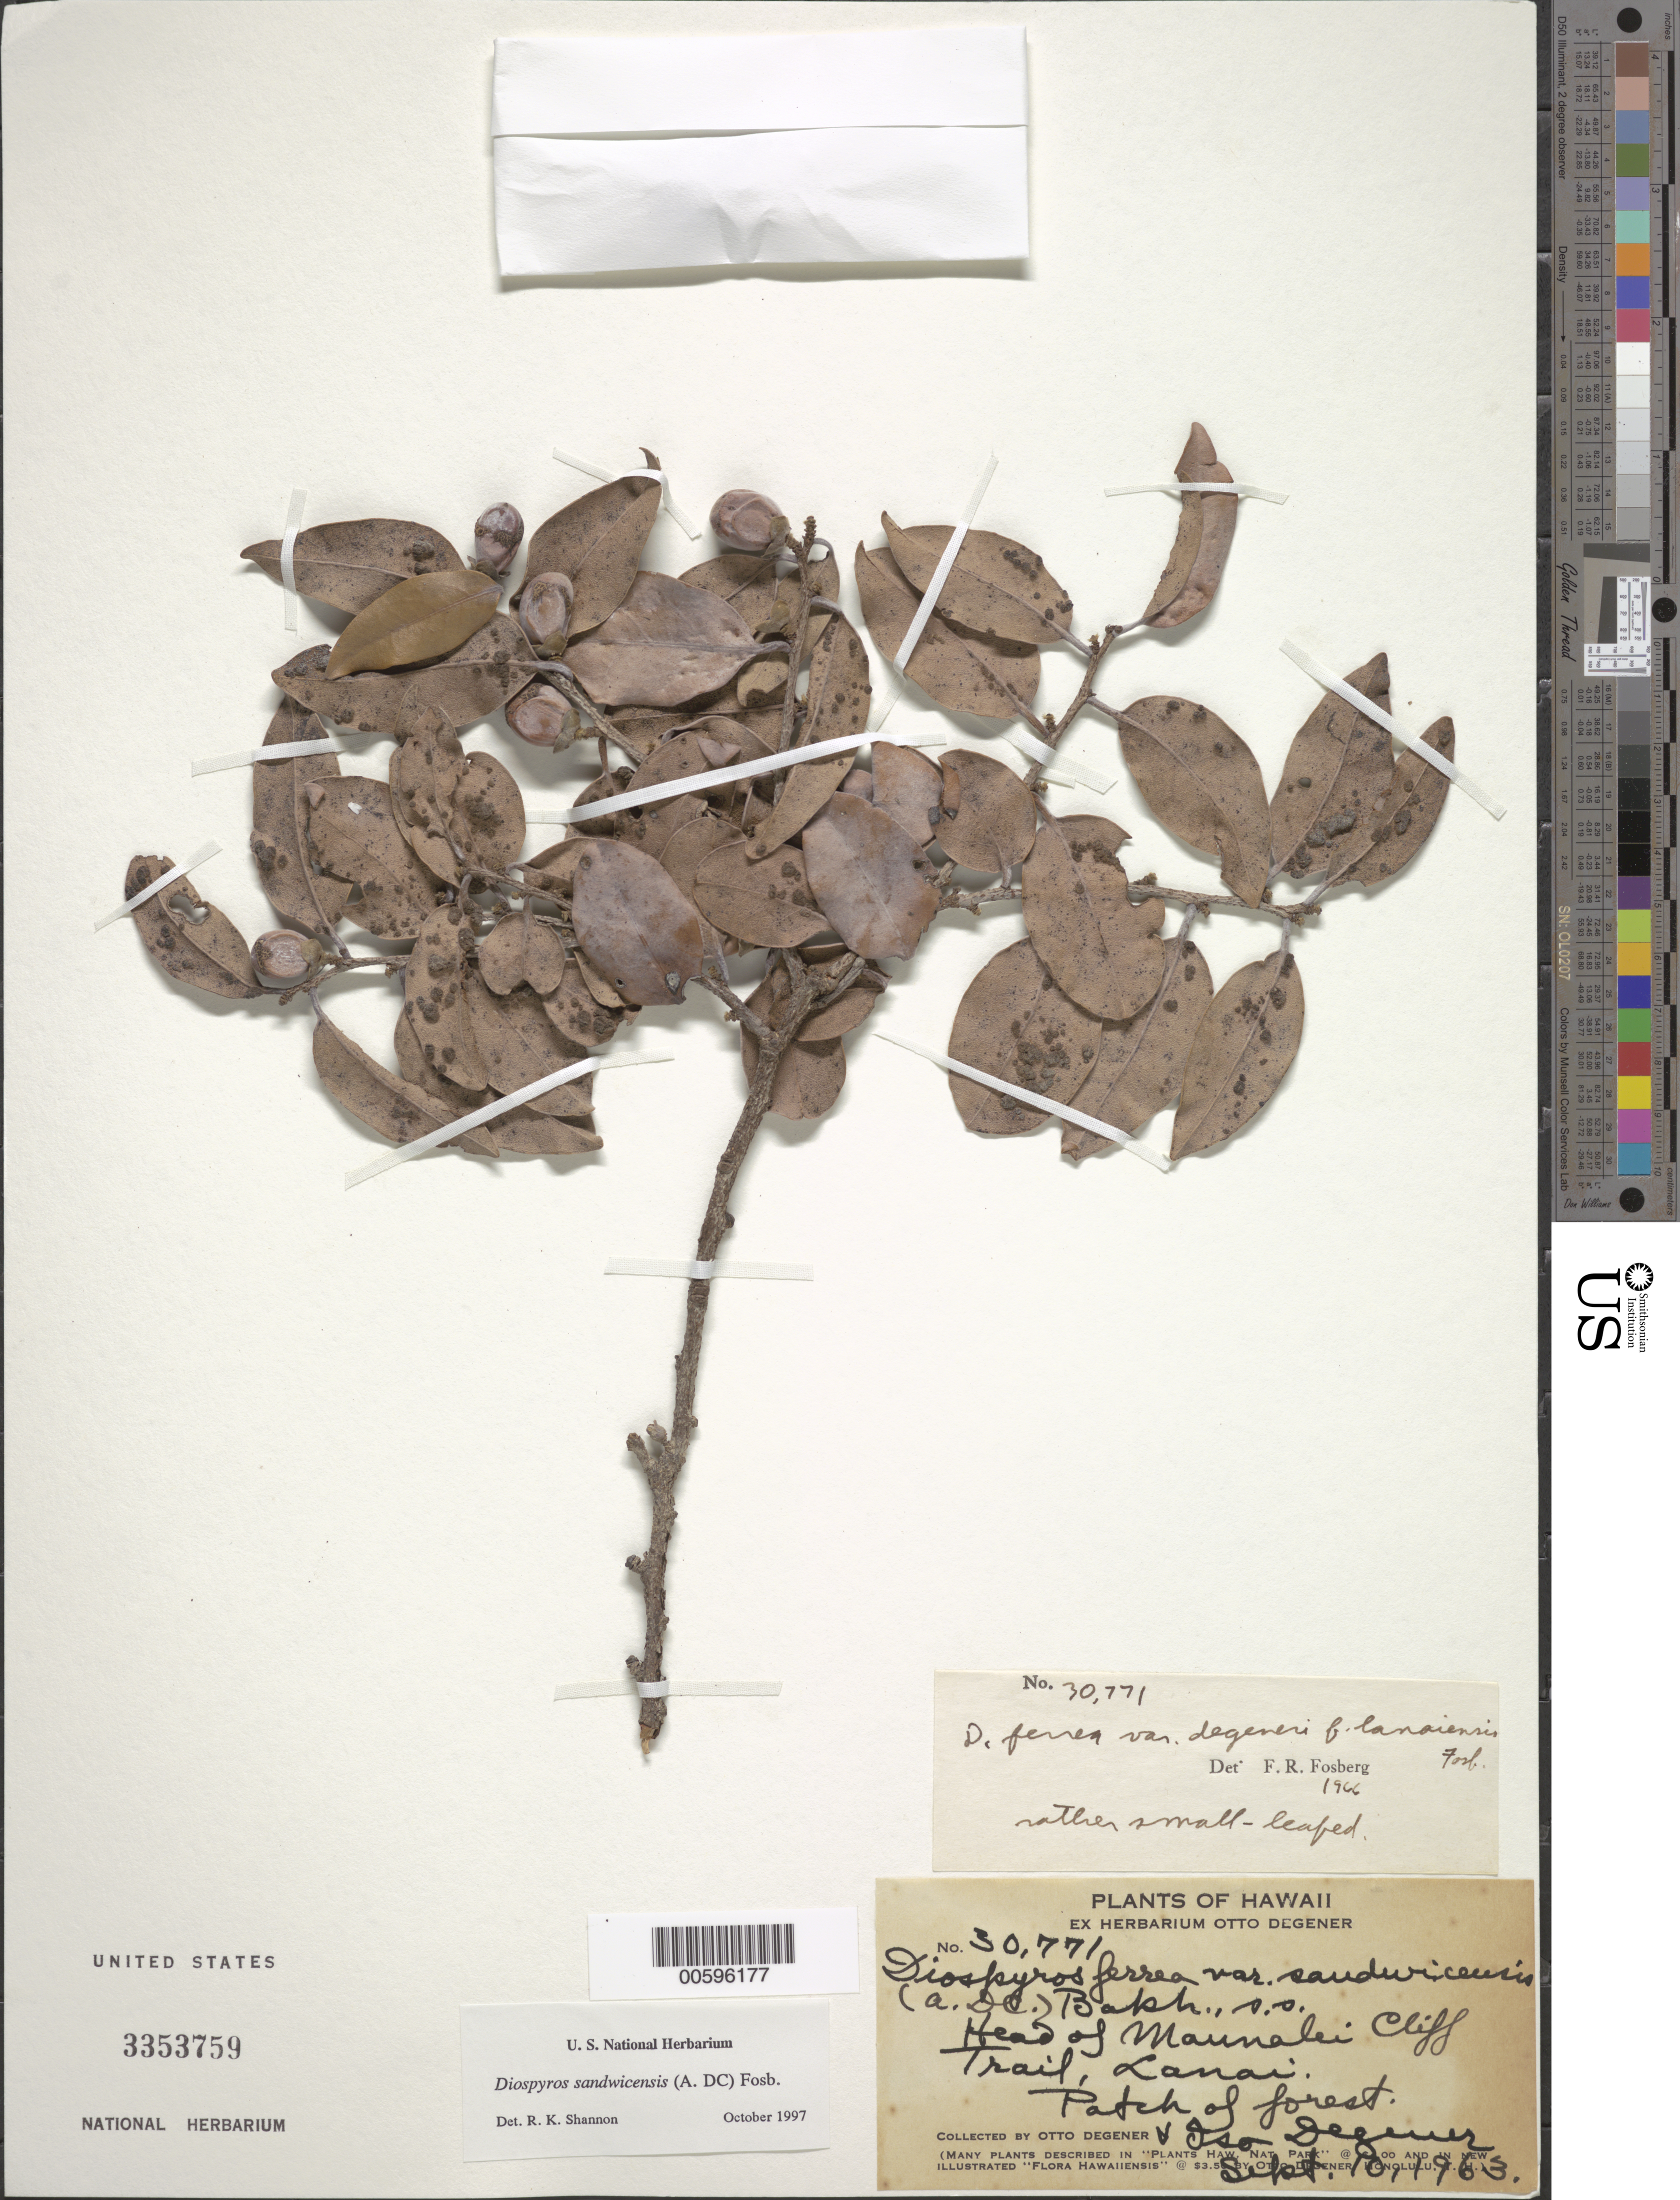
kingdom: Plantae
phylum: Tracheophyta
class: Magnoliopsida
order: Ericales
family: Ebenaceae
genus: Diospyros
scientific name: Diospyros sandwicensis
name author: (A. DC.) Fosberg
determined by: Shannon, R. K., (UNITED STATES)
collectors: O. Degener & I. Degener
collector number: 30771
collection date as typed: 10 Sep 1963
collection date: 1963-09-10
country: United States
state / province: Hawaii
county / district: Maui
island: Lana'i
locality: Head of Maunalei Cliff Trail.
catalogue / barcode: US 3353759